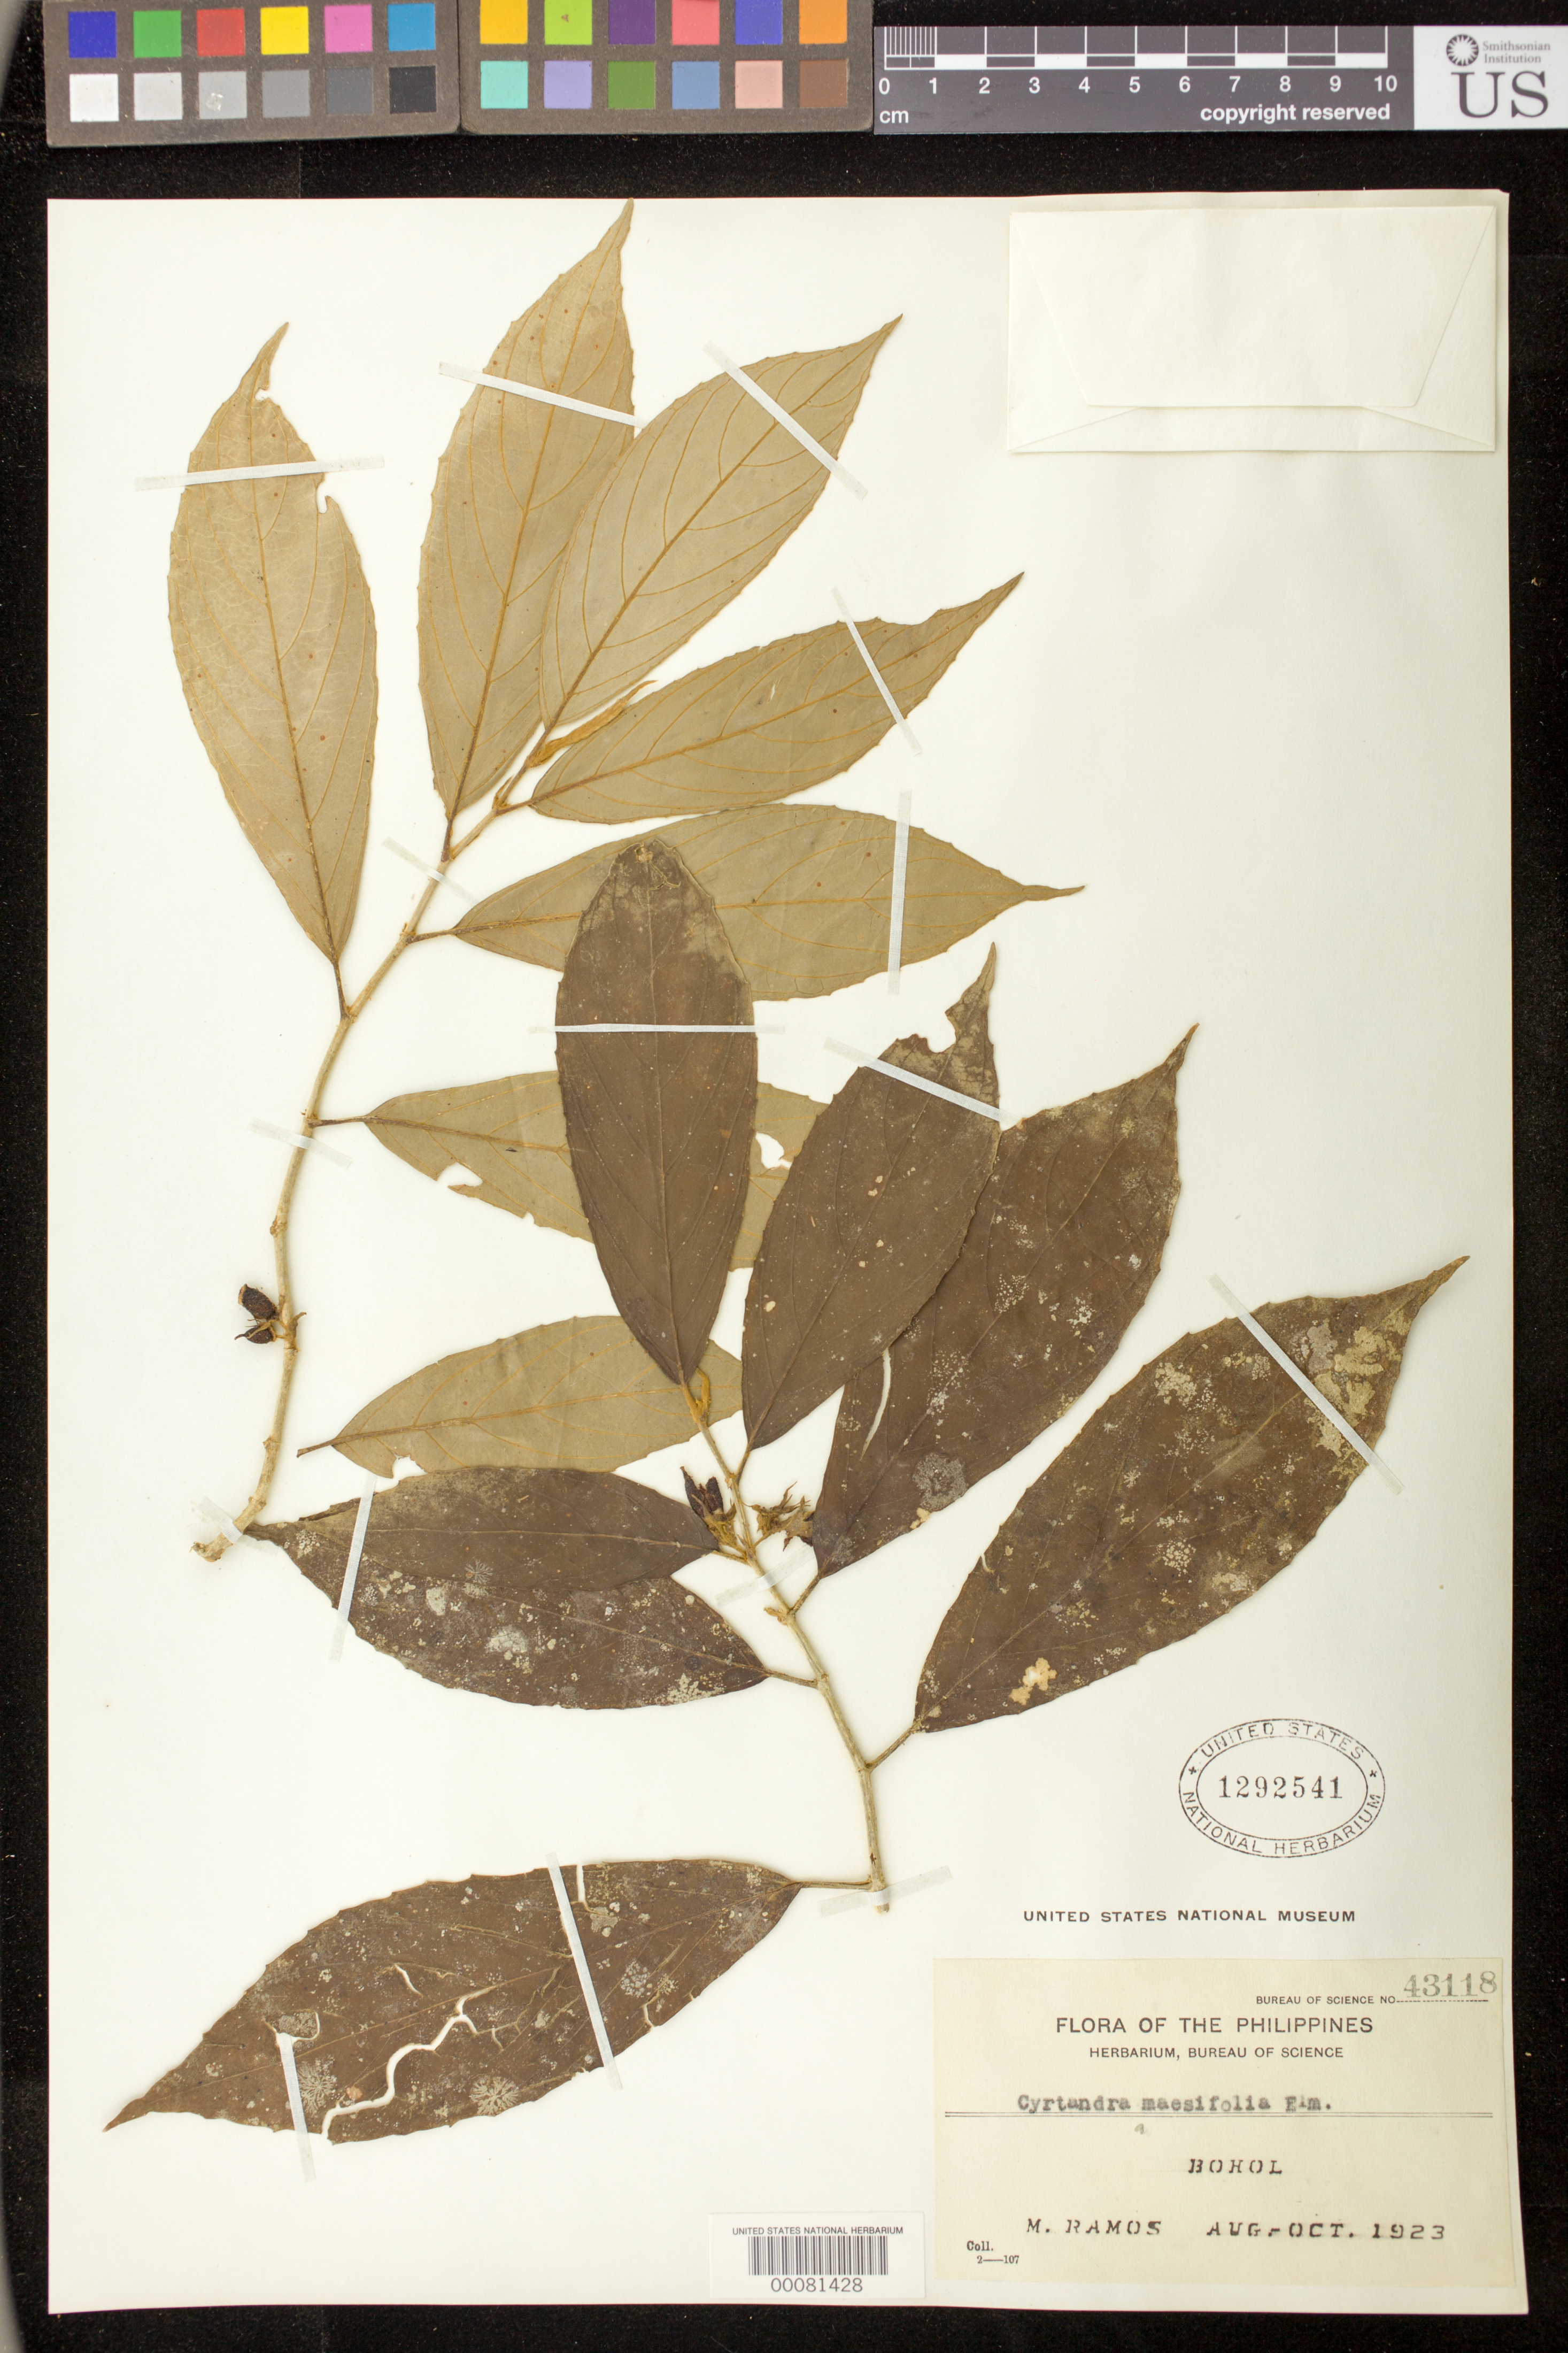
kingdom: Plantae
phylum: Tracheophyta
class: Magnoliopsida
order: Lamiales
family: Gesneriaceae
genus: Cyrtandra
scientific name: Cyrtandra maesifolia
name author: Elmer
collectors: M. Ramos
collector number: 43118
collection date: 1923-08/1923-10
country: Philippines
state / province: Central Visayas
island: Bohol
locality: Bohol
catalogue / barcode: US 1292541